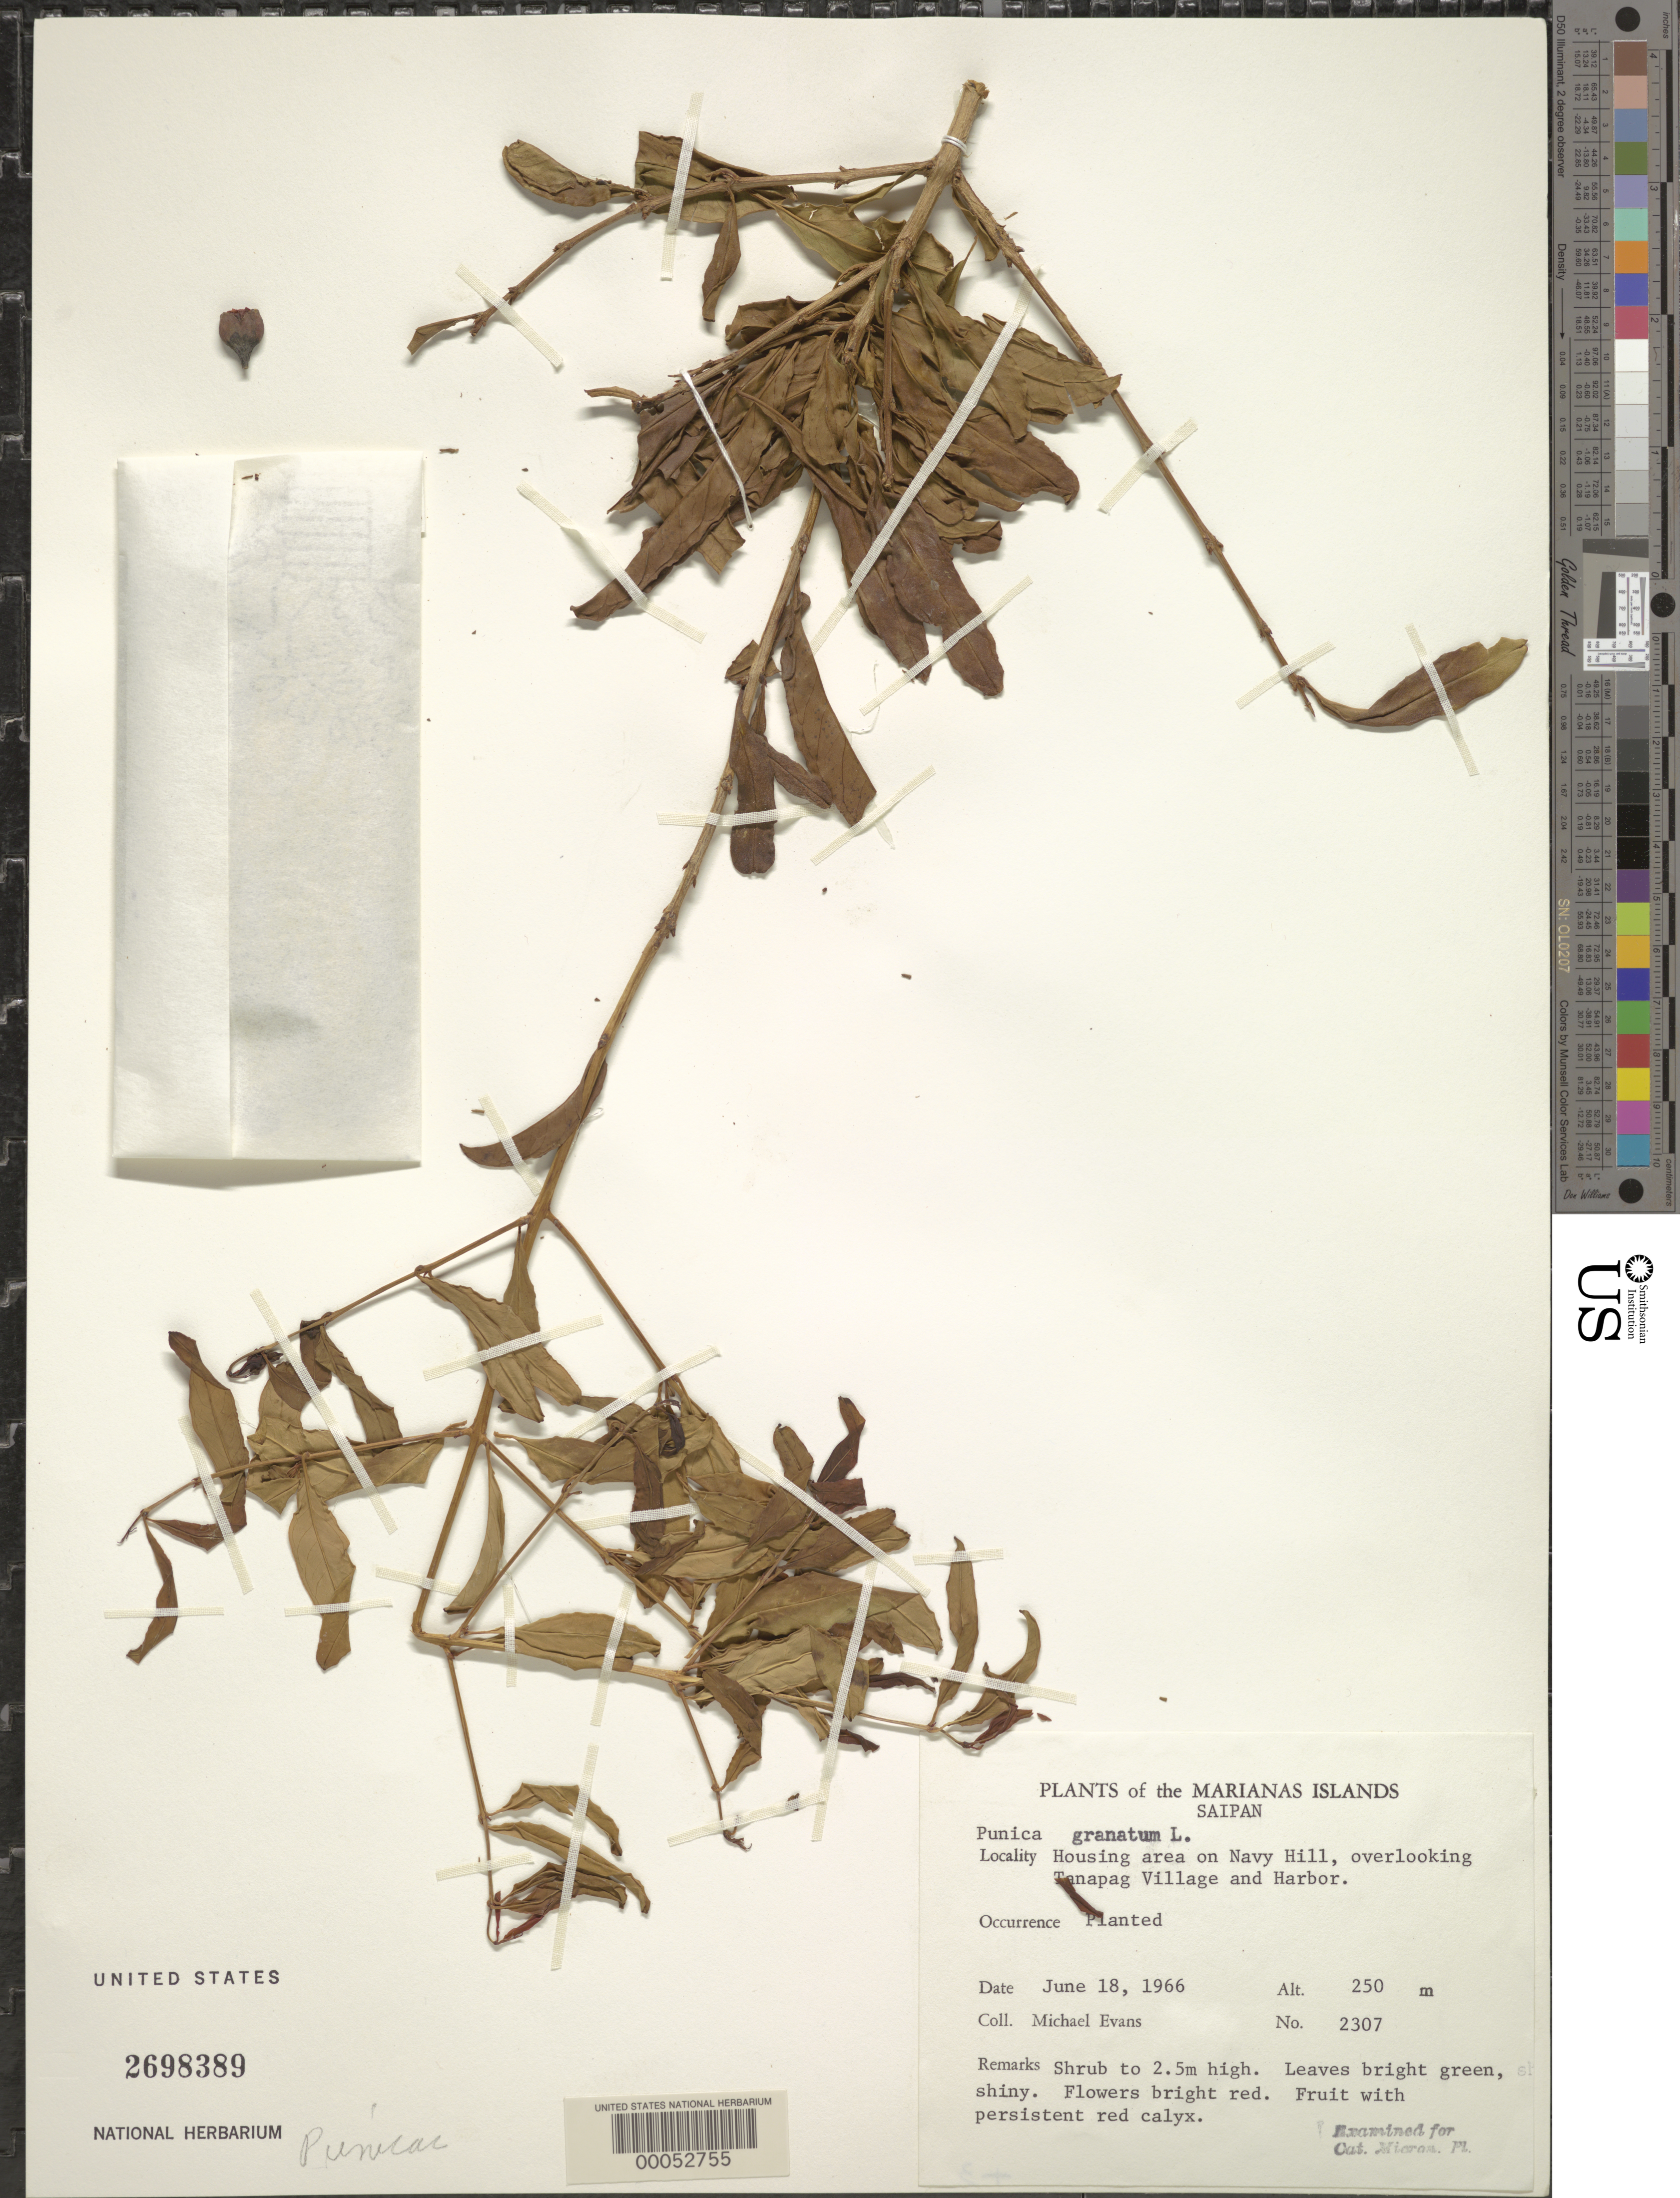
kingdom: Plantae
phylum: Tracheophyta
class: Magnoliopsida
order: Myrtales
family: Lythraceae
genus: Punica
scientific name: Punica granatum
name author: L.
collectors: M. Evans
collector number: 2307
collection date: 1966-06-18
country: Northern Mariana Islands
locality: Marianas Islands. Saipan. Housing area on Navy Hill, overlooking Tanapag Village and Harbor.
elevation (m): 250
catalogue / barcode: US 2698389